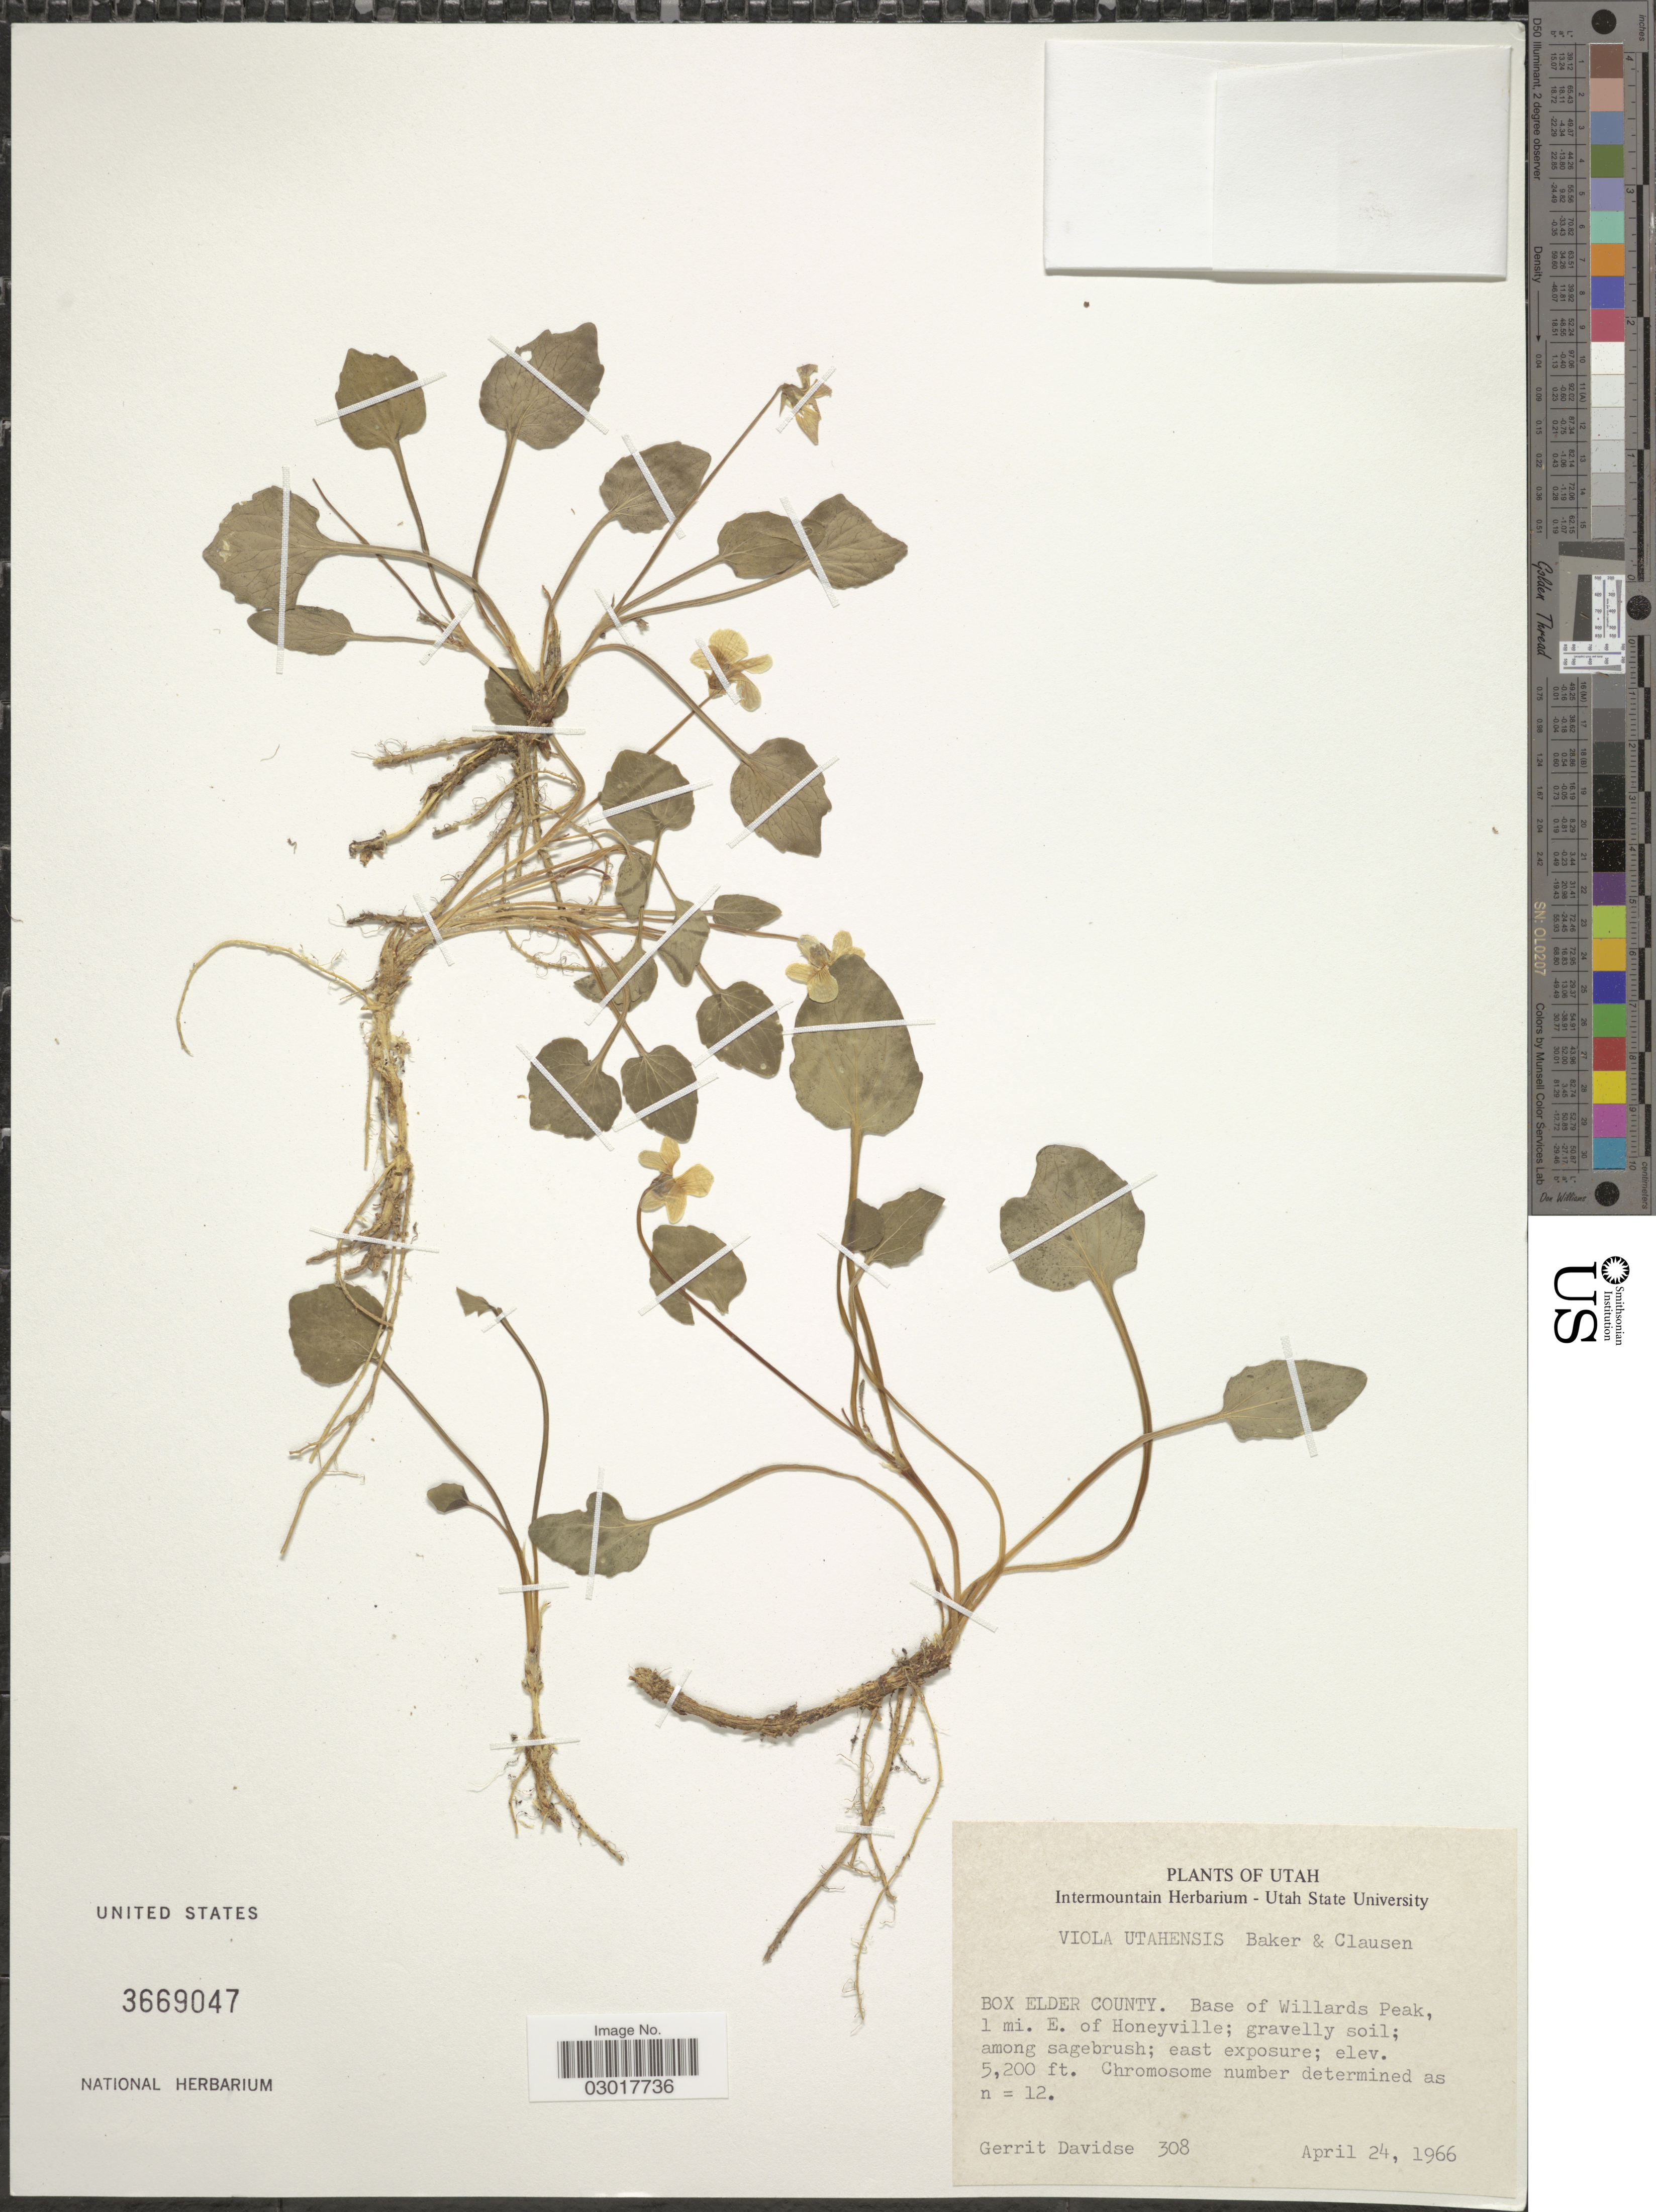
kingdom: Plantae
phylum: Tracheophyta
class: Magnoliopsida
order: Malpighiales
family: Violaceae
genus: Viola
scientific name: Viola utahensis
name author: M.S. Baker & J.C. Clausen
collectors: G. Davidse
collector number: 308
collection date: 1966-04-24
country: United States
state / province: Utah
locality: Box Elder County. Base of Willards Peak, 1 mi. E. of Honeyville.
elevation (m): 1585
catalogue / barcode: US 3669047